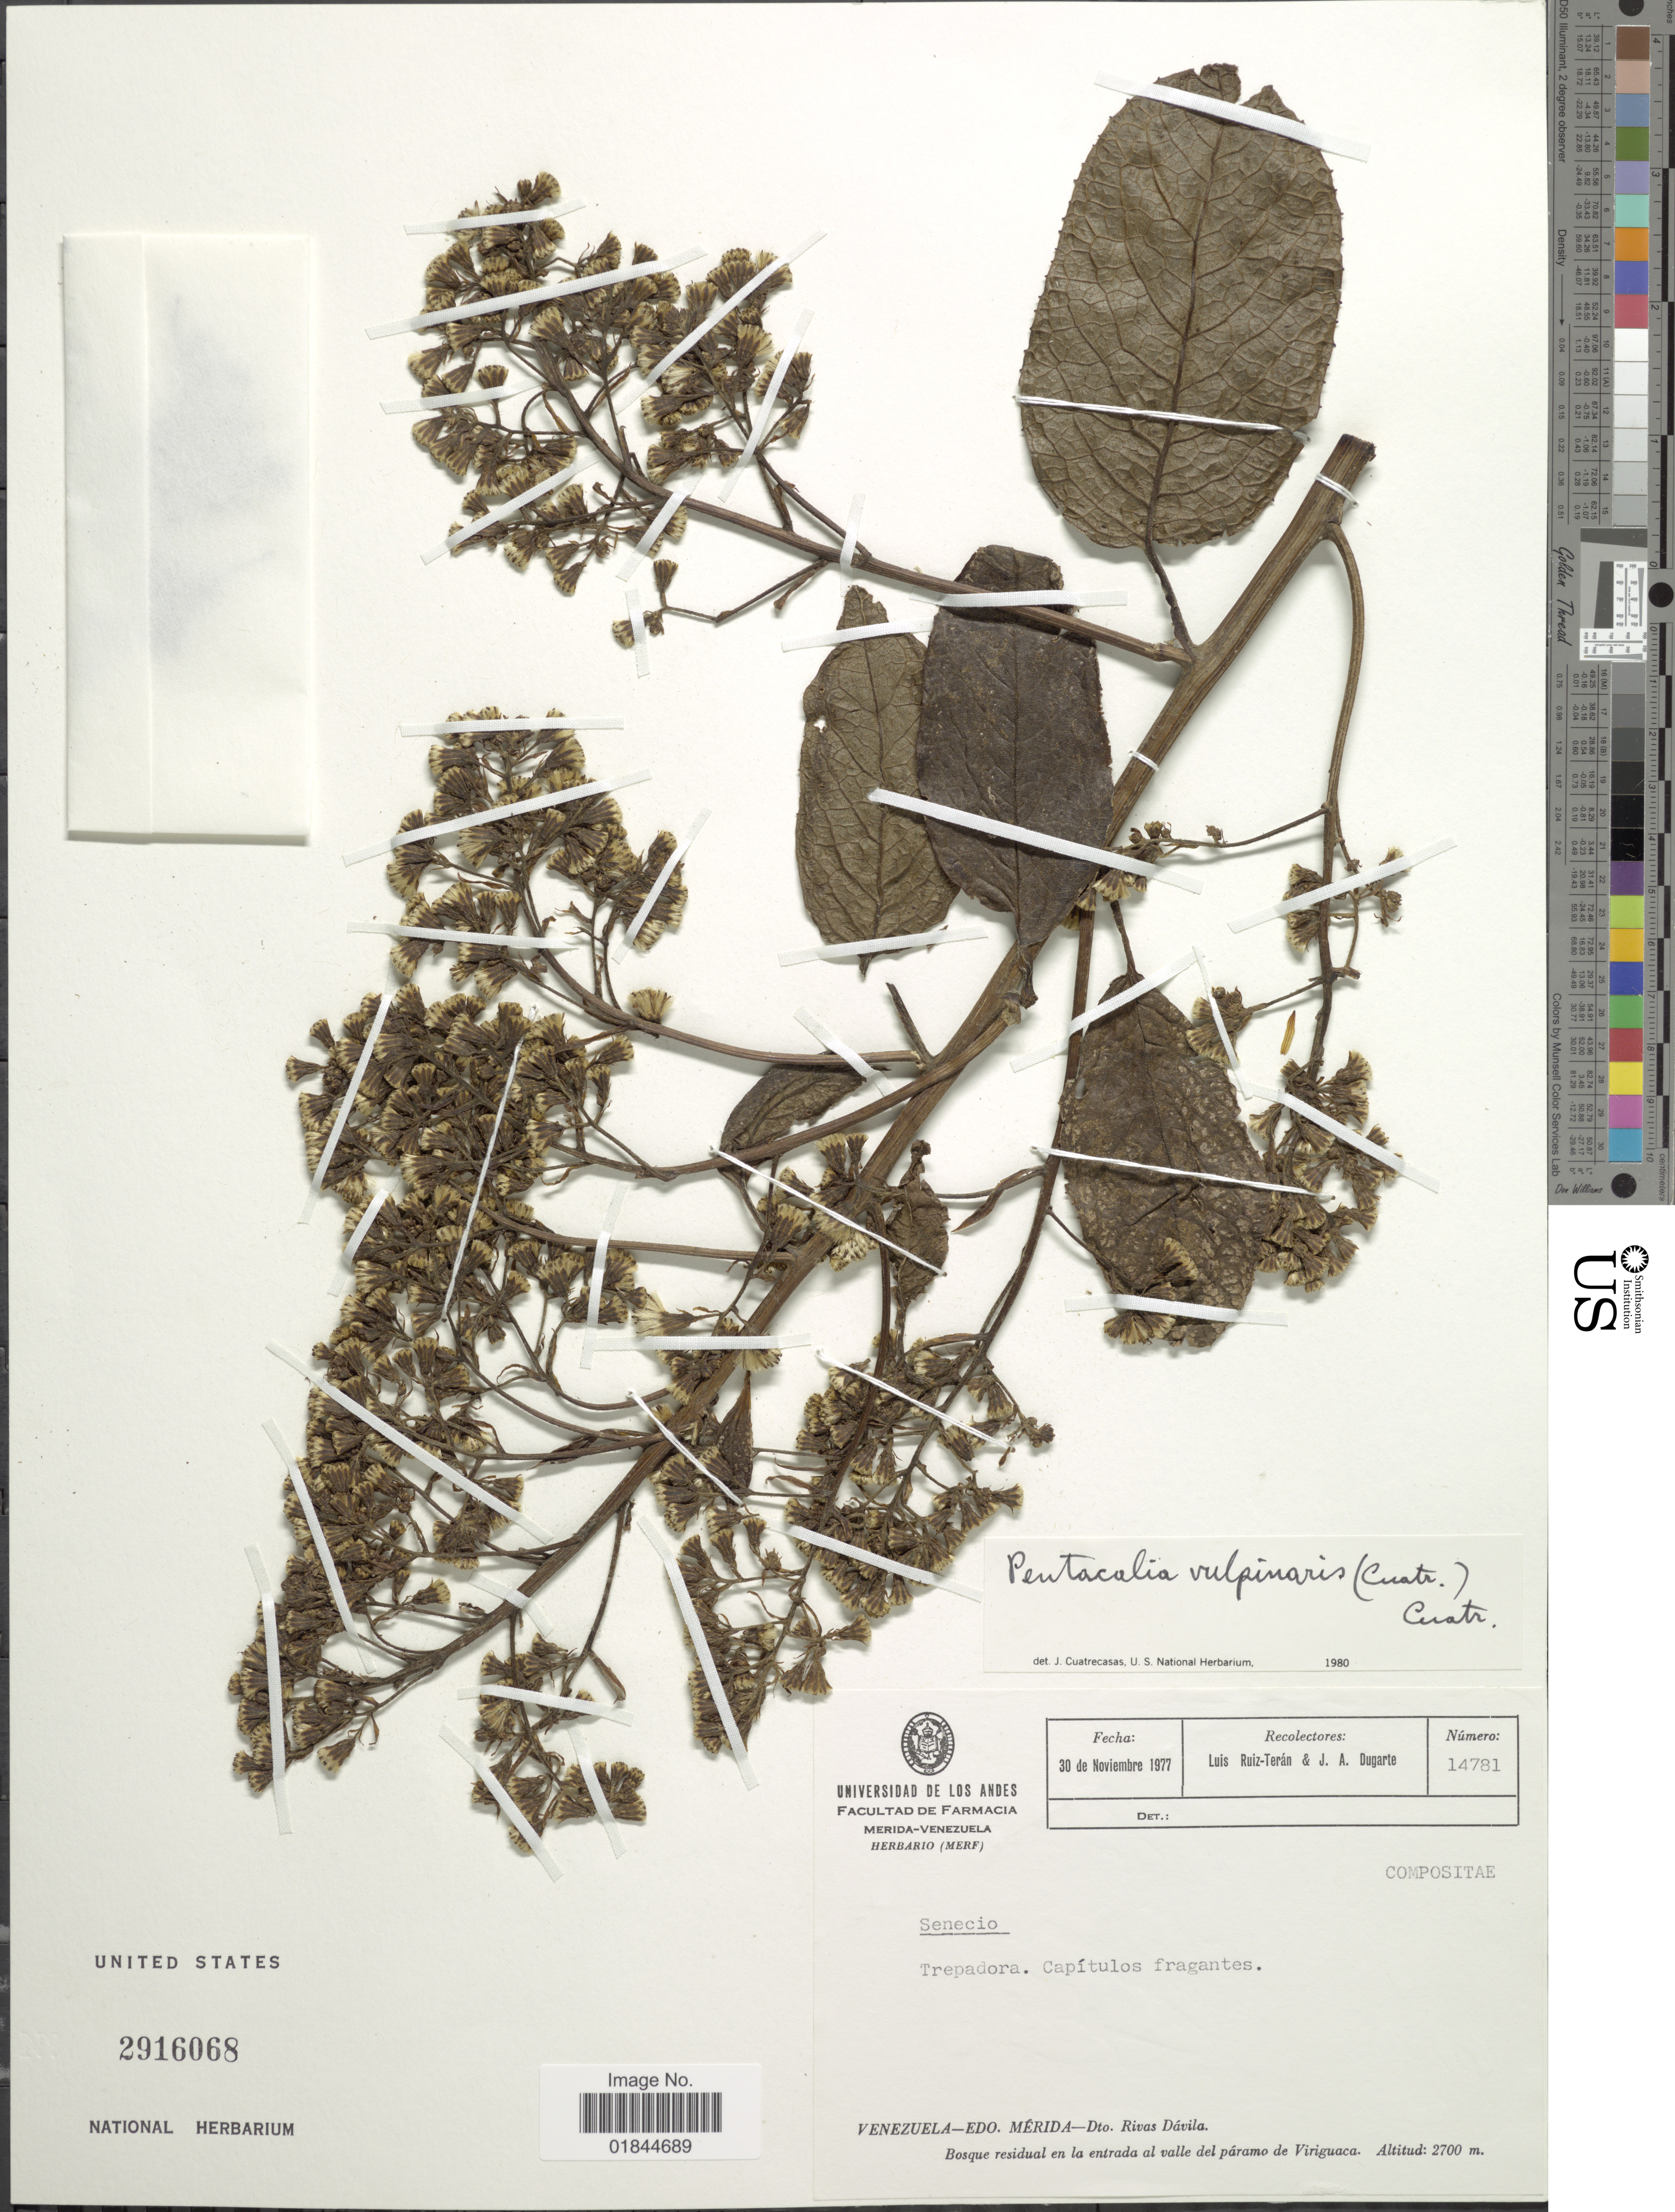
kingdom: Plantae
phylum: Tracheophyta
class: Magnoliopsida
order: Asterales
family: Asteraceae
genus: Pentacalia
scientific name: Pentacalia vulpinaris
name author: (Cuatrec.) Cuatrec.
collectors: L. Teran & J. Dugarte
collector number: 14781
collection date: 1977-11-30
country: Venezuela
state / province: Mérida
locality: Dto. Rivas Davila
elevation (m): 2700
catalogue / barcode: US 2916068